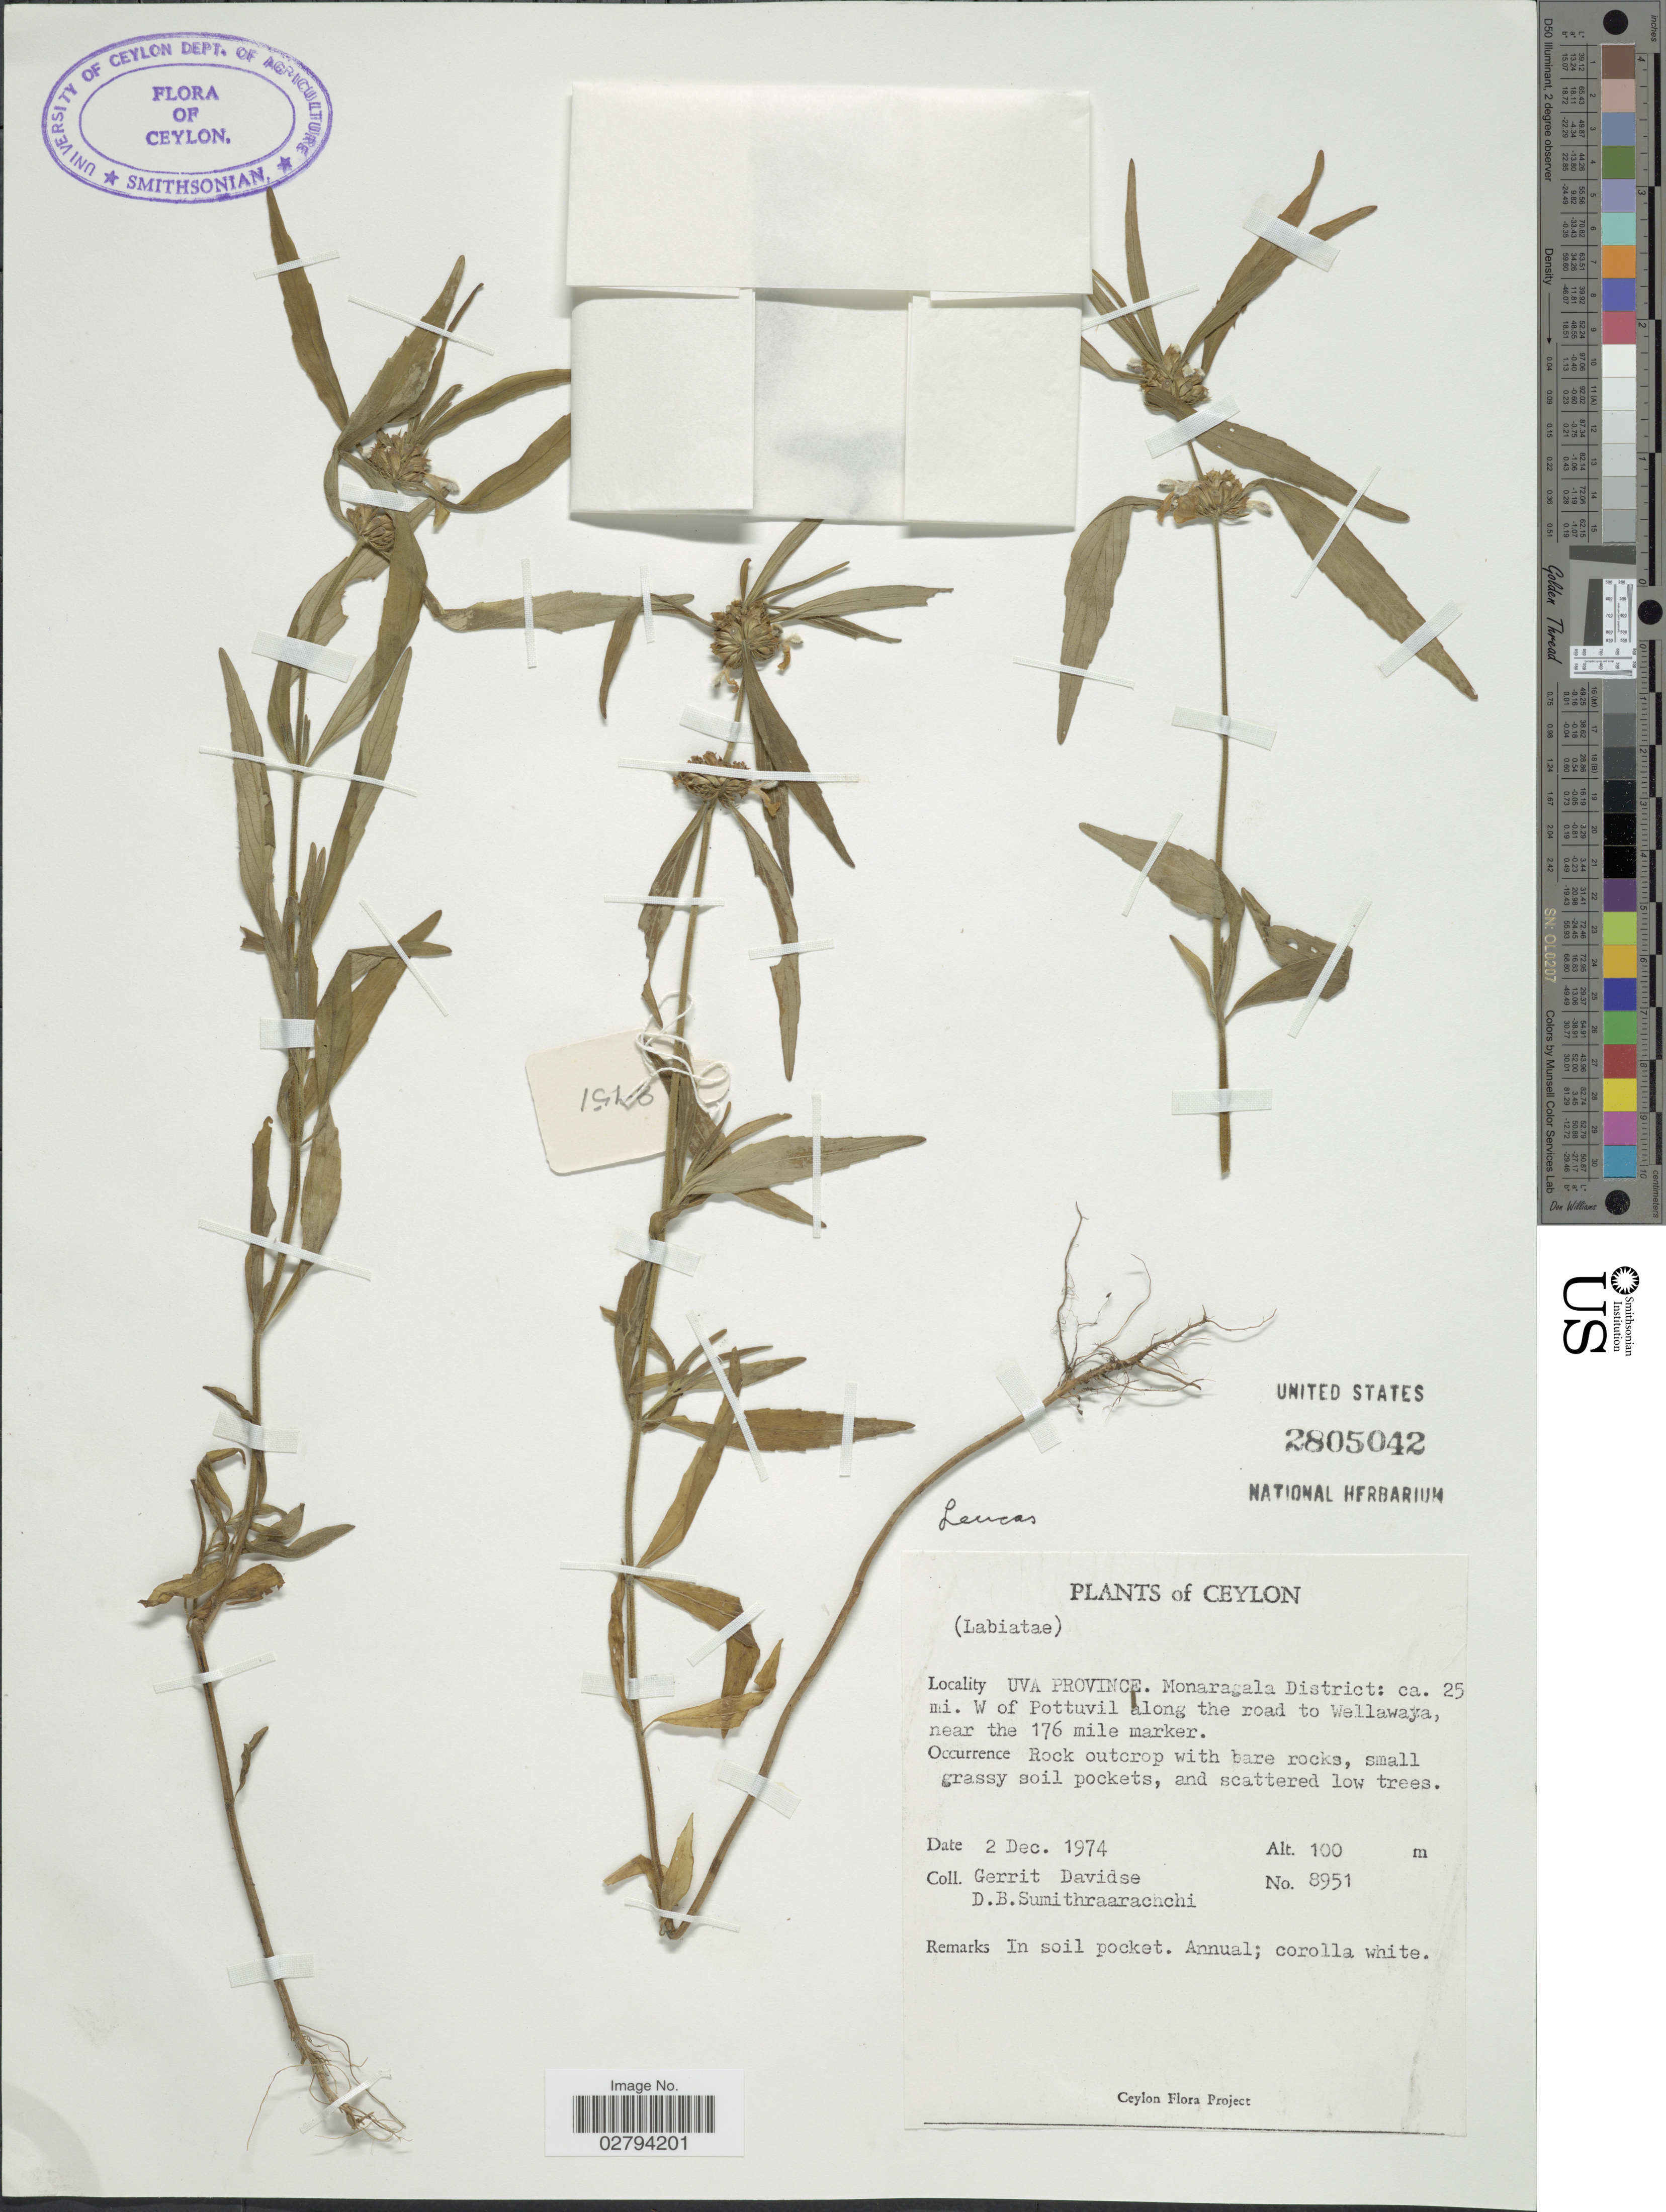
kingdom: Plantae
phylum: Tracheophyta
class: Magnoliopsida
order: Lamiales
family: Lamiaceae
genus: Leucas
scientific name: Leucas zeylanica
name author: (L.) W.T. Aiton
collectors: G. Davidse & D. B. Sumithraarachchi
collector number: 8951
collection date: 1974-12-02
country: Sri Lanka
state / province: Uva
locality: Ceylon, Uva Province, Monaragala District: ca. 25 mi. W of Pottuvil along the road to Wellawaya, near the 176 mile marker.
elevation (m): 100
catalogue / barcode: US 2805042